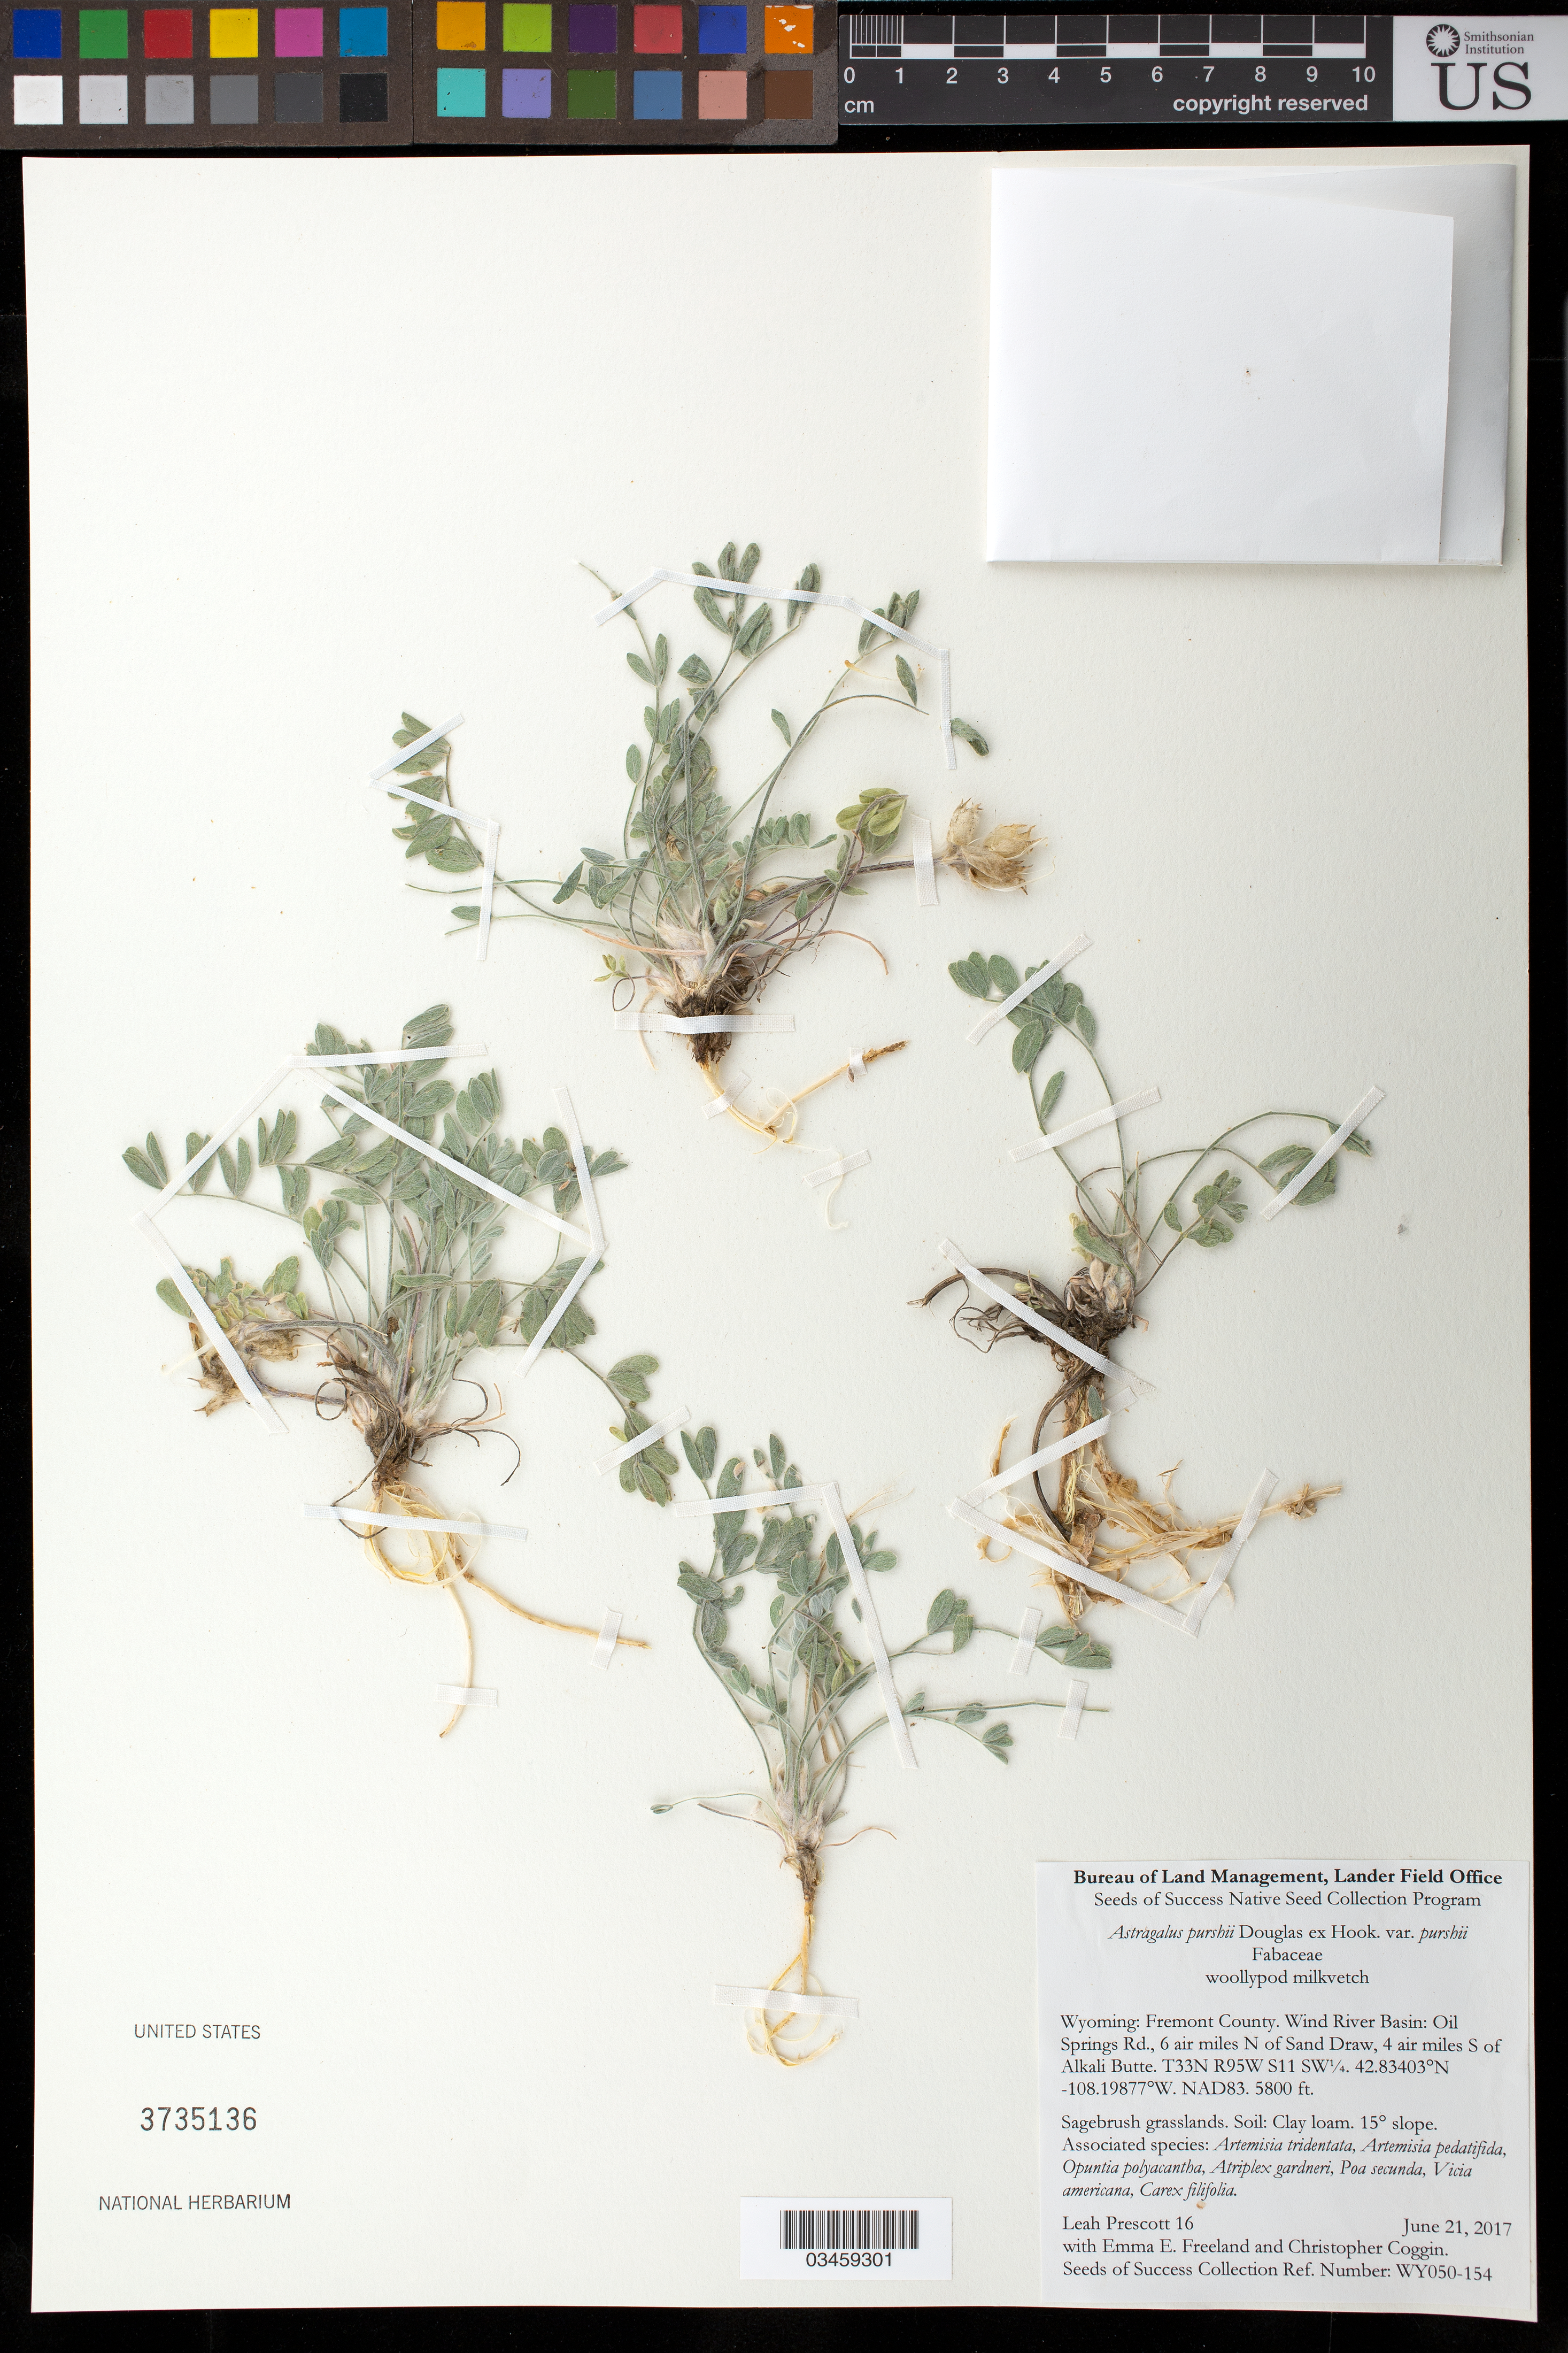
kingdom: Plantae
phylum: Tracheophyta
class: Magnoliopsida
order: Fabales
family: Fabaceae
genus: Astragalus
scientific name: Astragalus purshii var. purshii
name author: Douglas ex Hook.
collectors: L. Prescott, C. Coggin & E. Freeland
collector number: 16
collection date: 2017-06-21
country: United States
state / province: Wyoming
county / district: Fremont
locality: Wind River Basin, Oil Springs Road, 6 air mi. N of Sand Draw, 4 air mi. S of Alkali Butte T33N R95W S12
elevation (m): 1768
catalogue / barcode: US 3735136